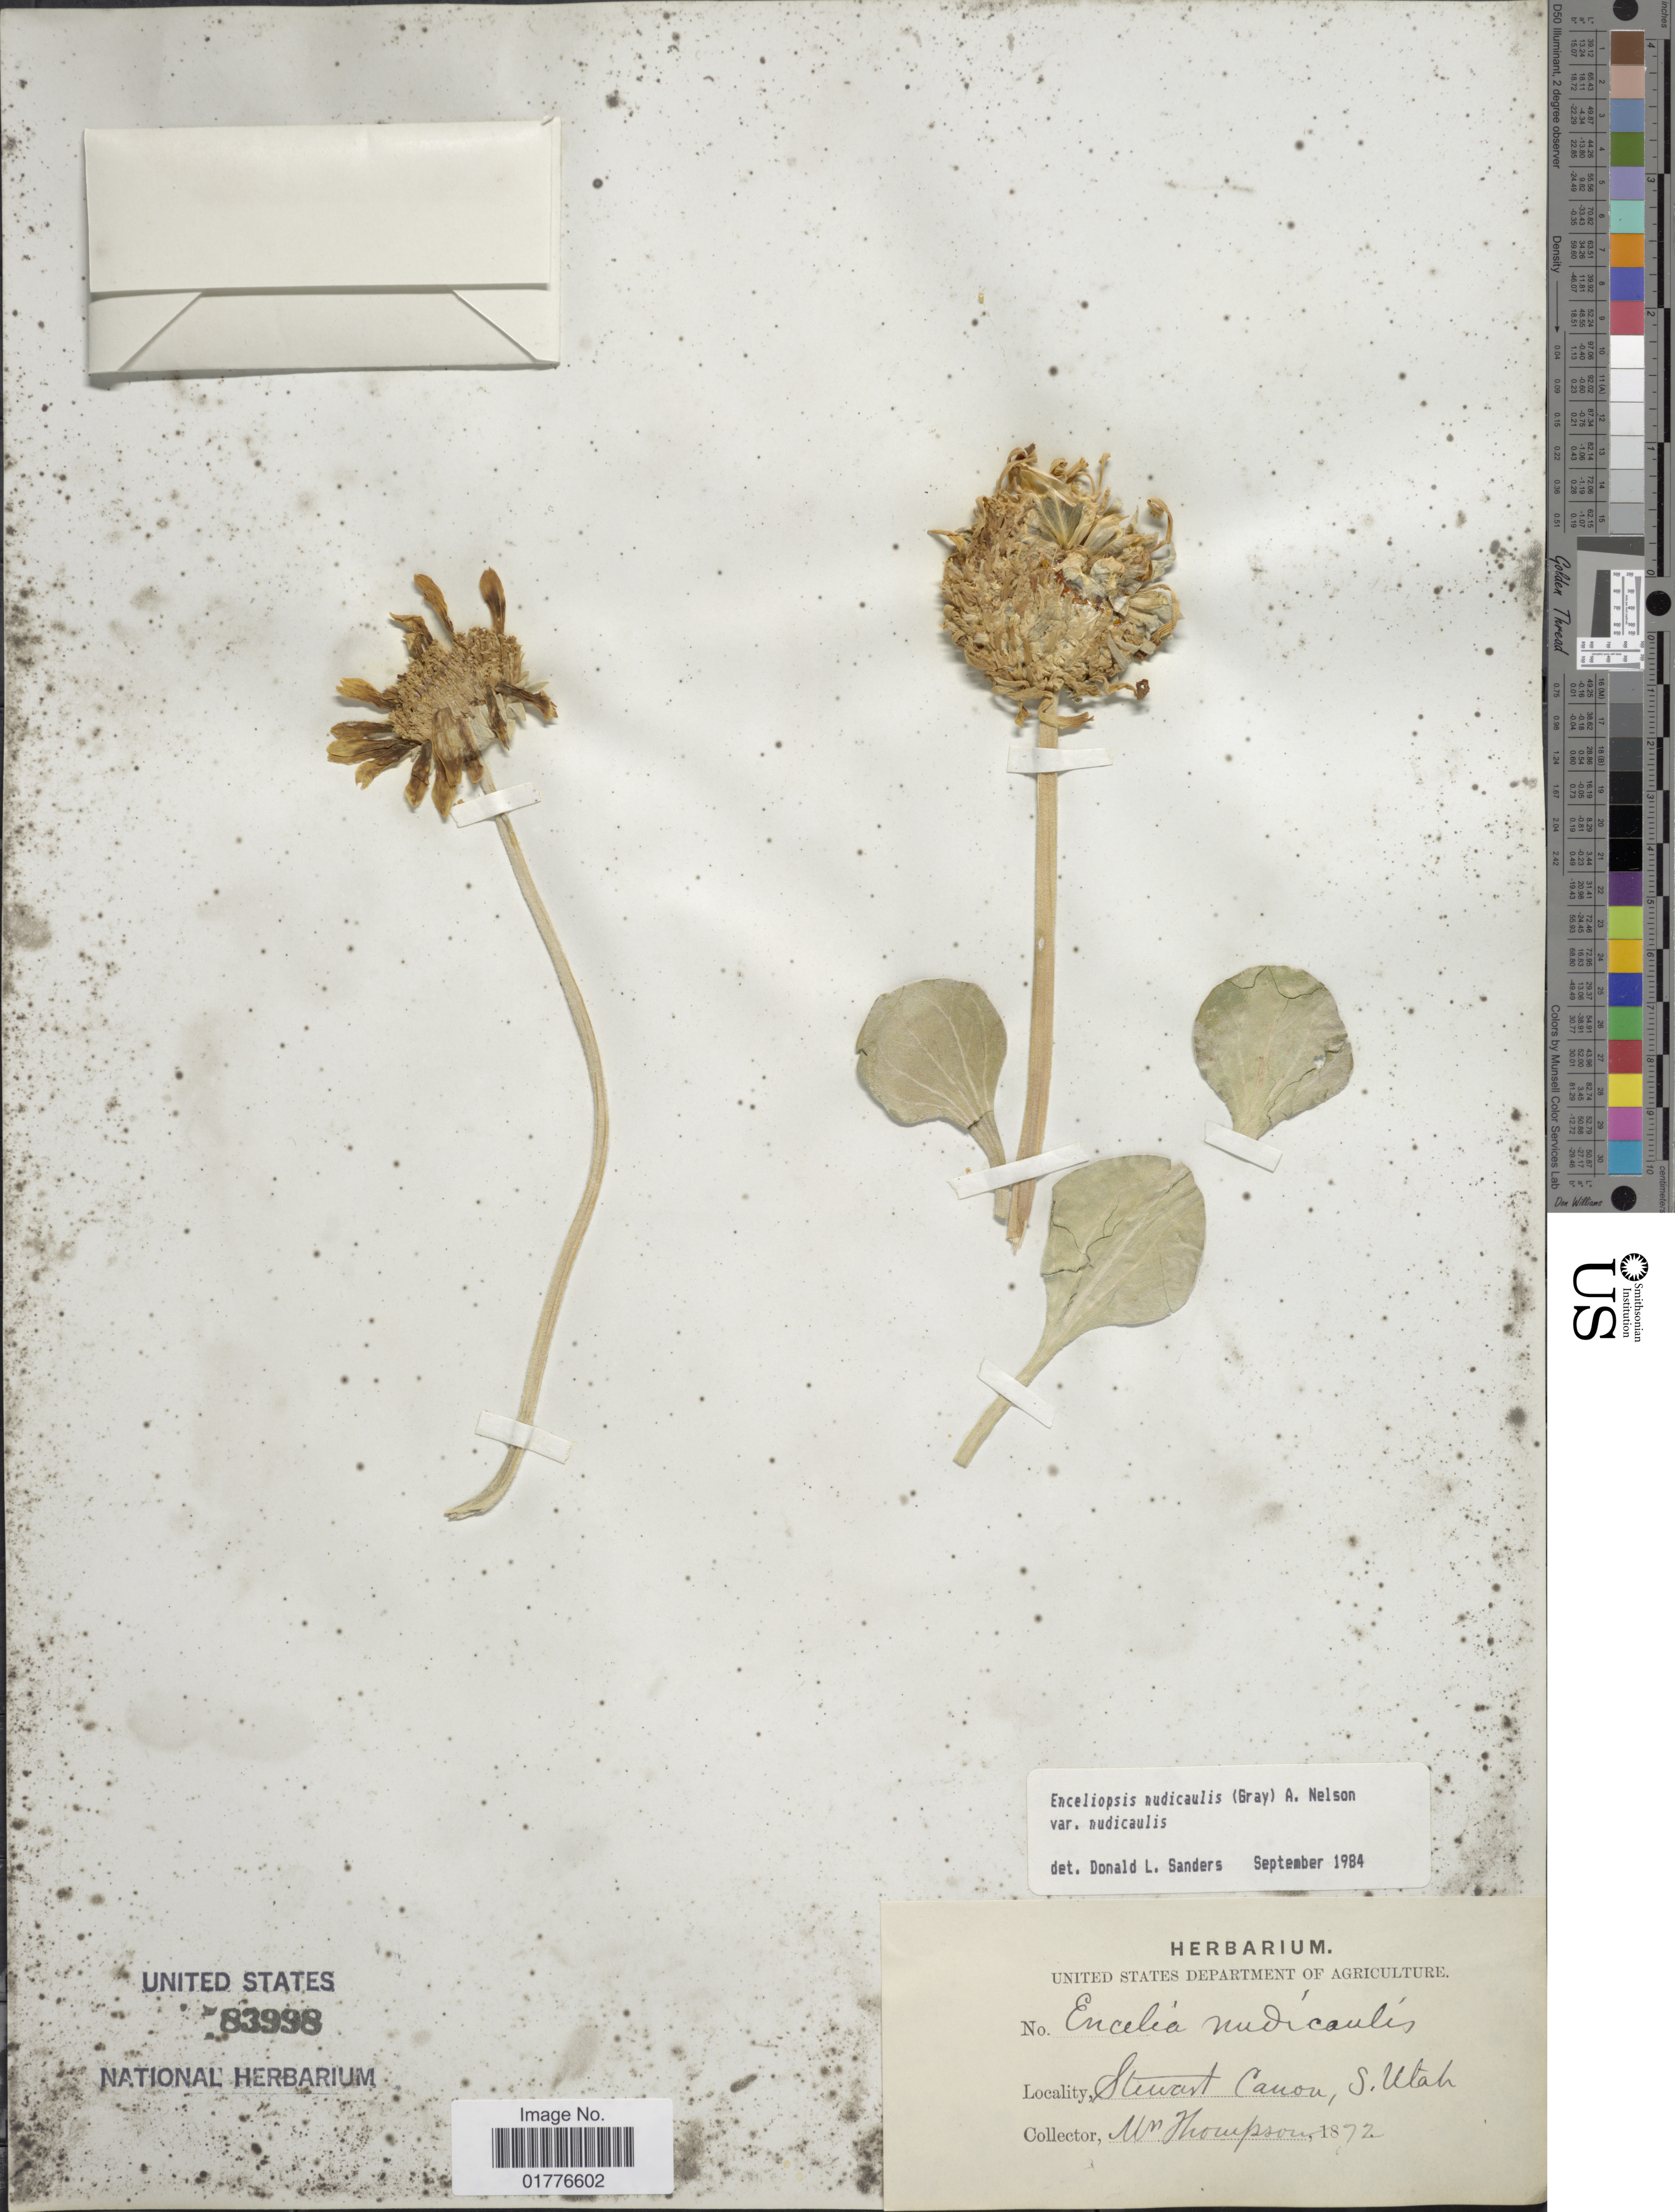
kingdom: Plantae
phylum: Tracheophyta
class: Magnoliopsida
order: Asterales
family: Asteraceae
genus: Enceliopsis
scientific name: Enceliopsis nudicaulis var. nudicaulis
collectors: W. Thompson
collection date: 1872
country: United States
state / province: Utah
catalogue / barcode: US 83998